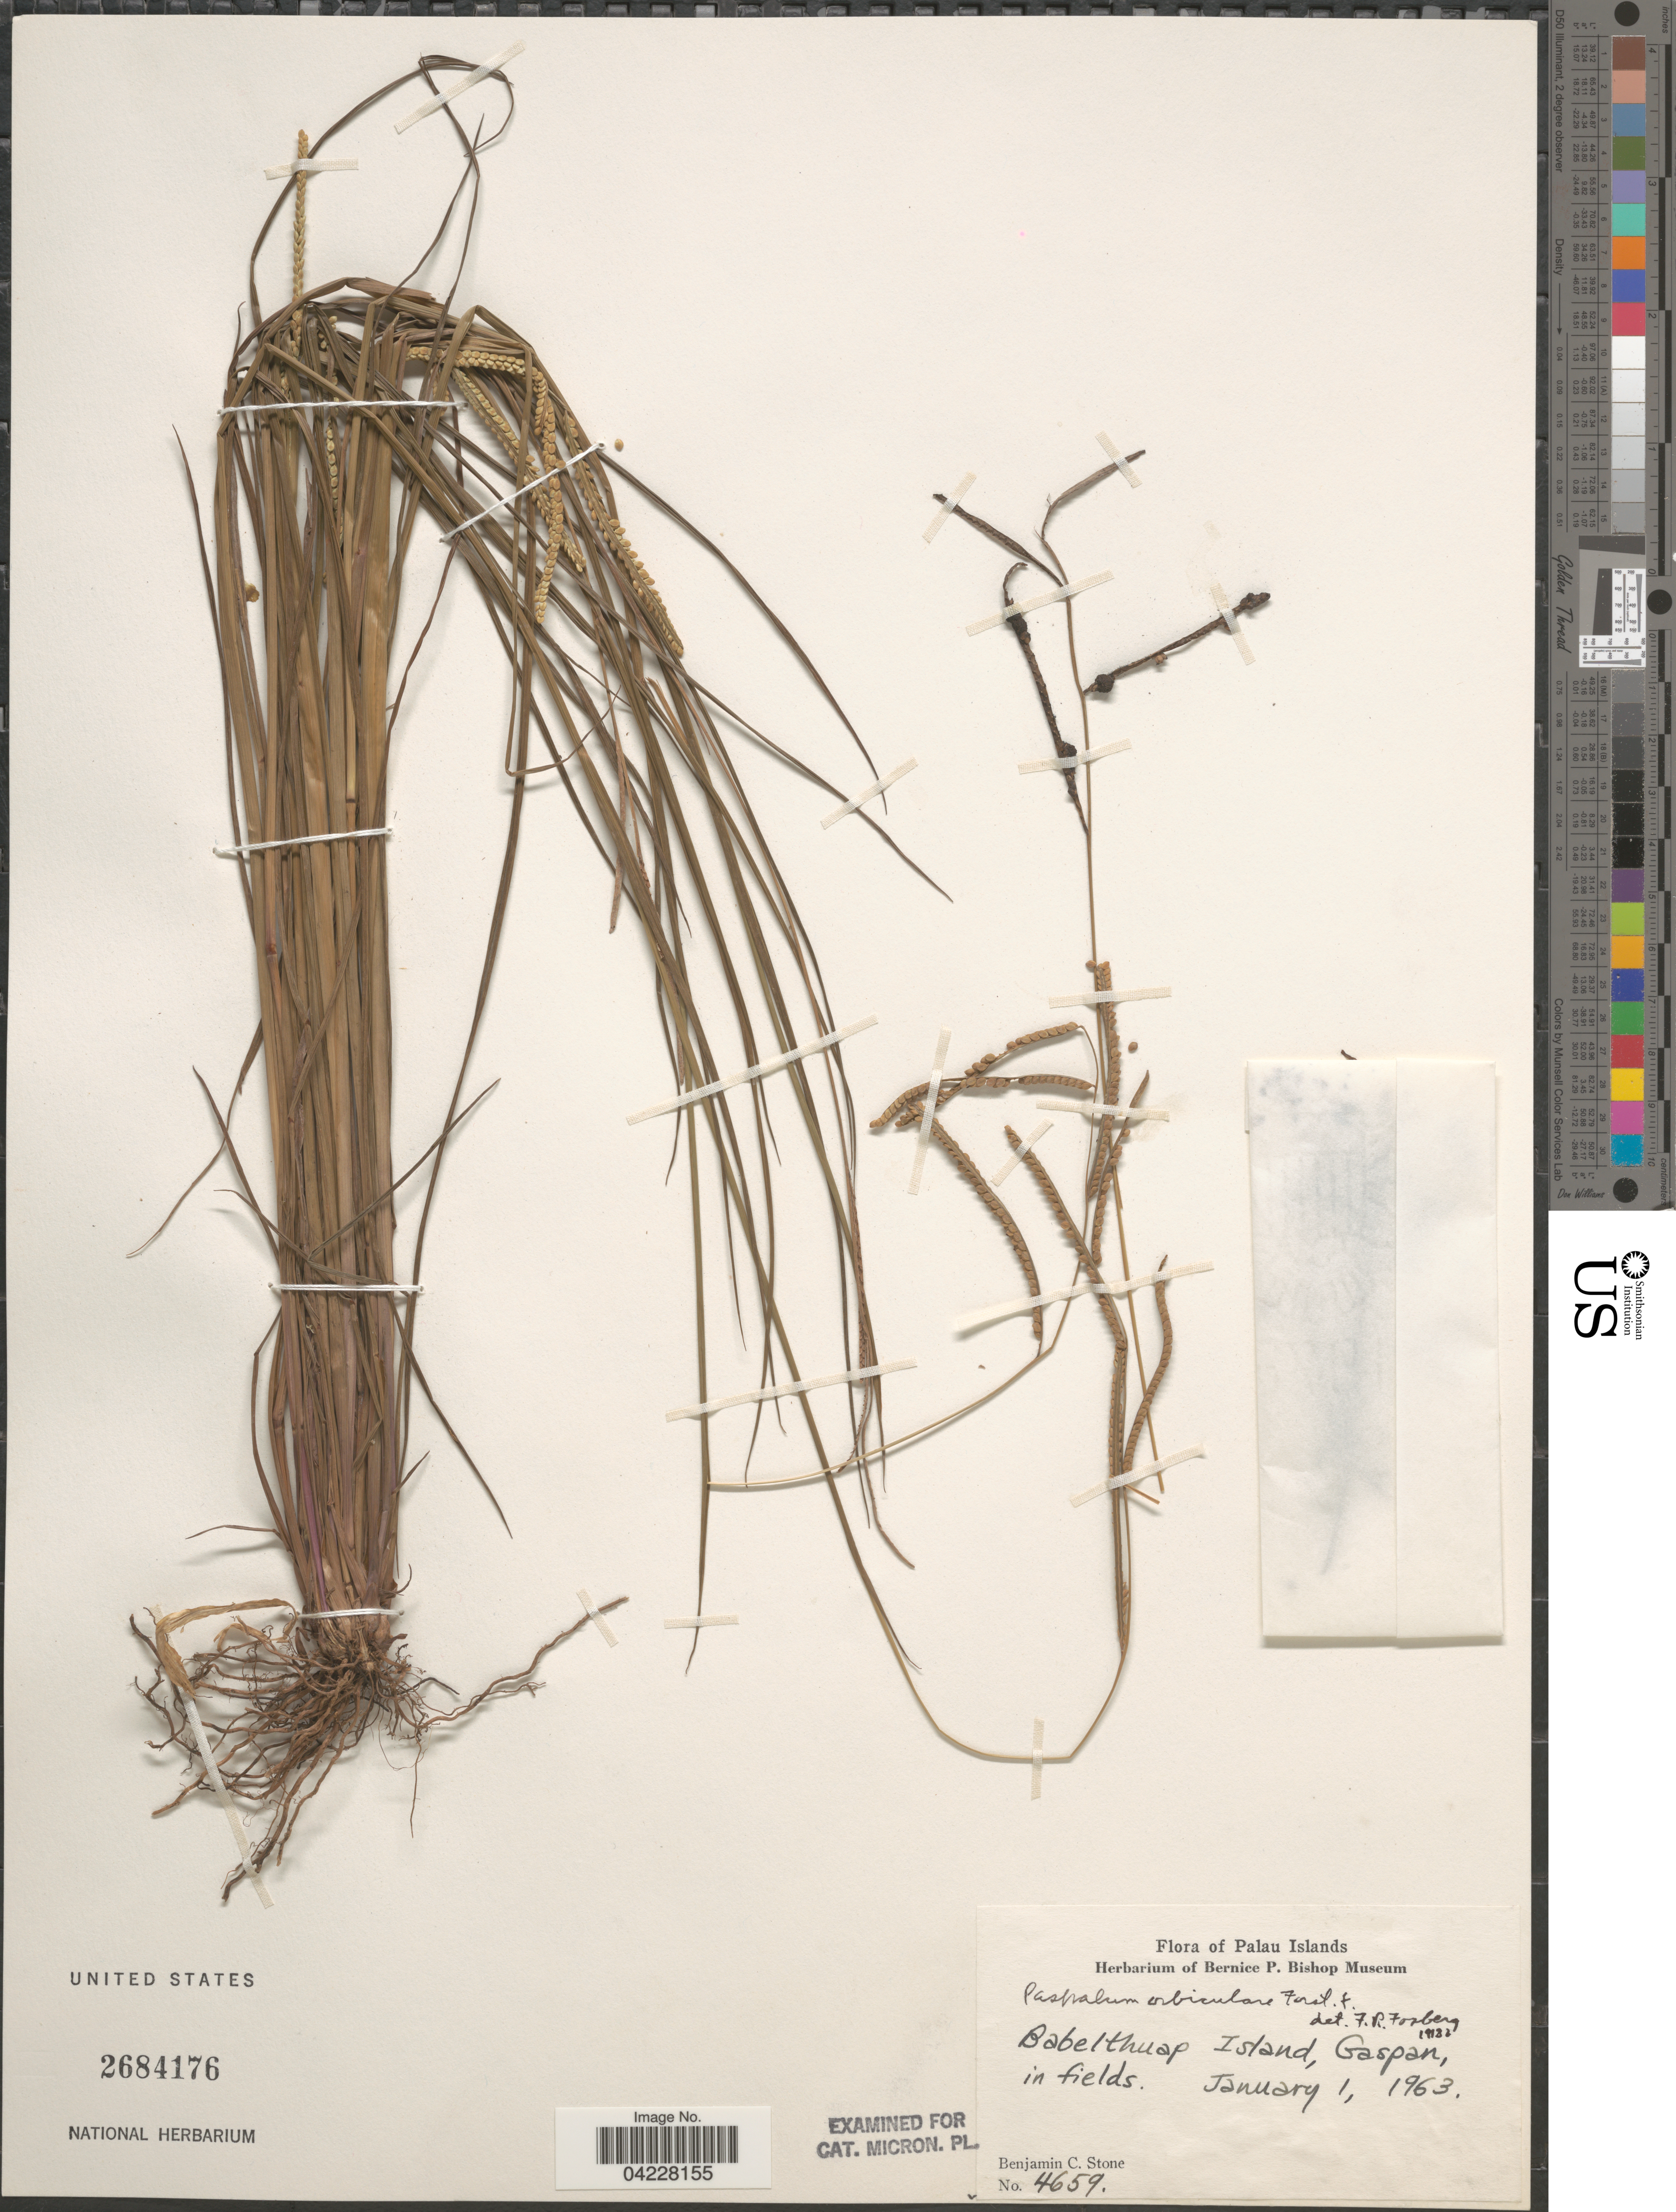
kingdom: Plantae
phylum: Tracheophyta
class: Liliopsida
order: Poales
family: Poaceae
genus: Paspalum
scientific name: Paspalum orbiculare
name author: G. Forst.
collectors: B. C. Stone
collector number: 4659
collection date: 1963-01-01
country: Palau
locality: Palau Islands. Babelthuap Island, Gaspan.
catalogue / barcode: US 2684176